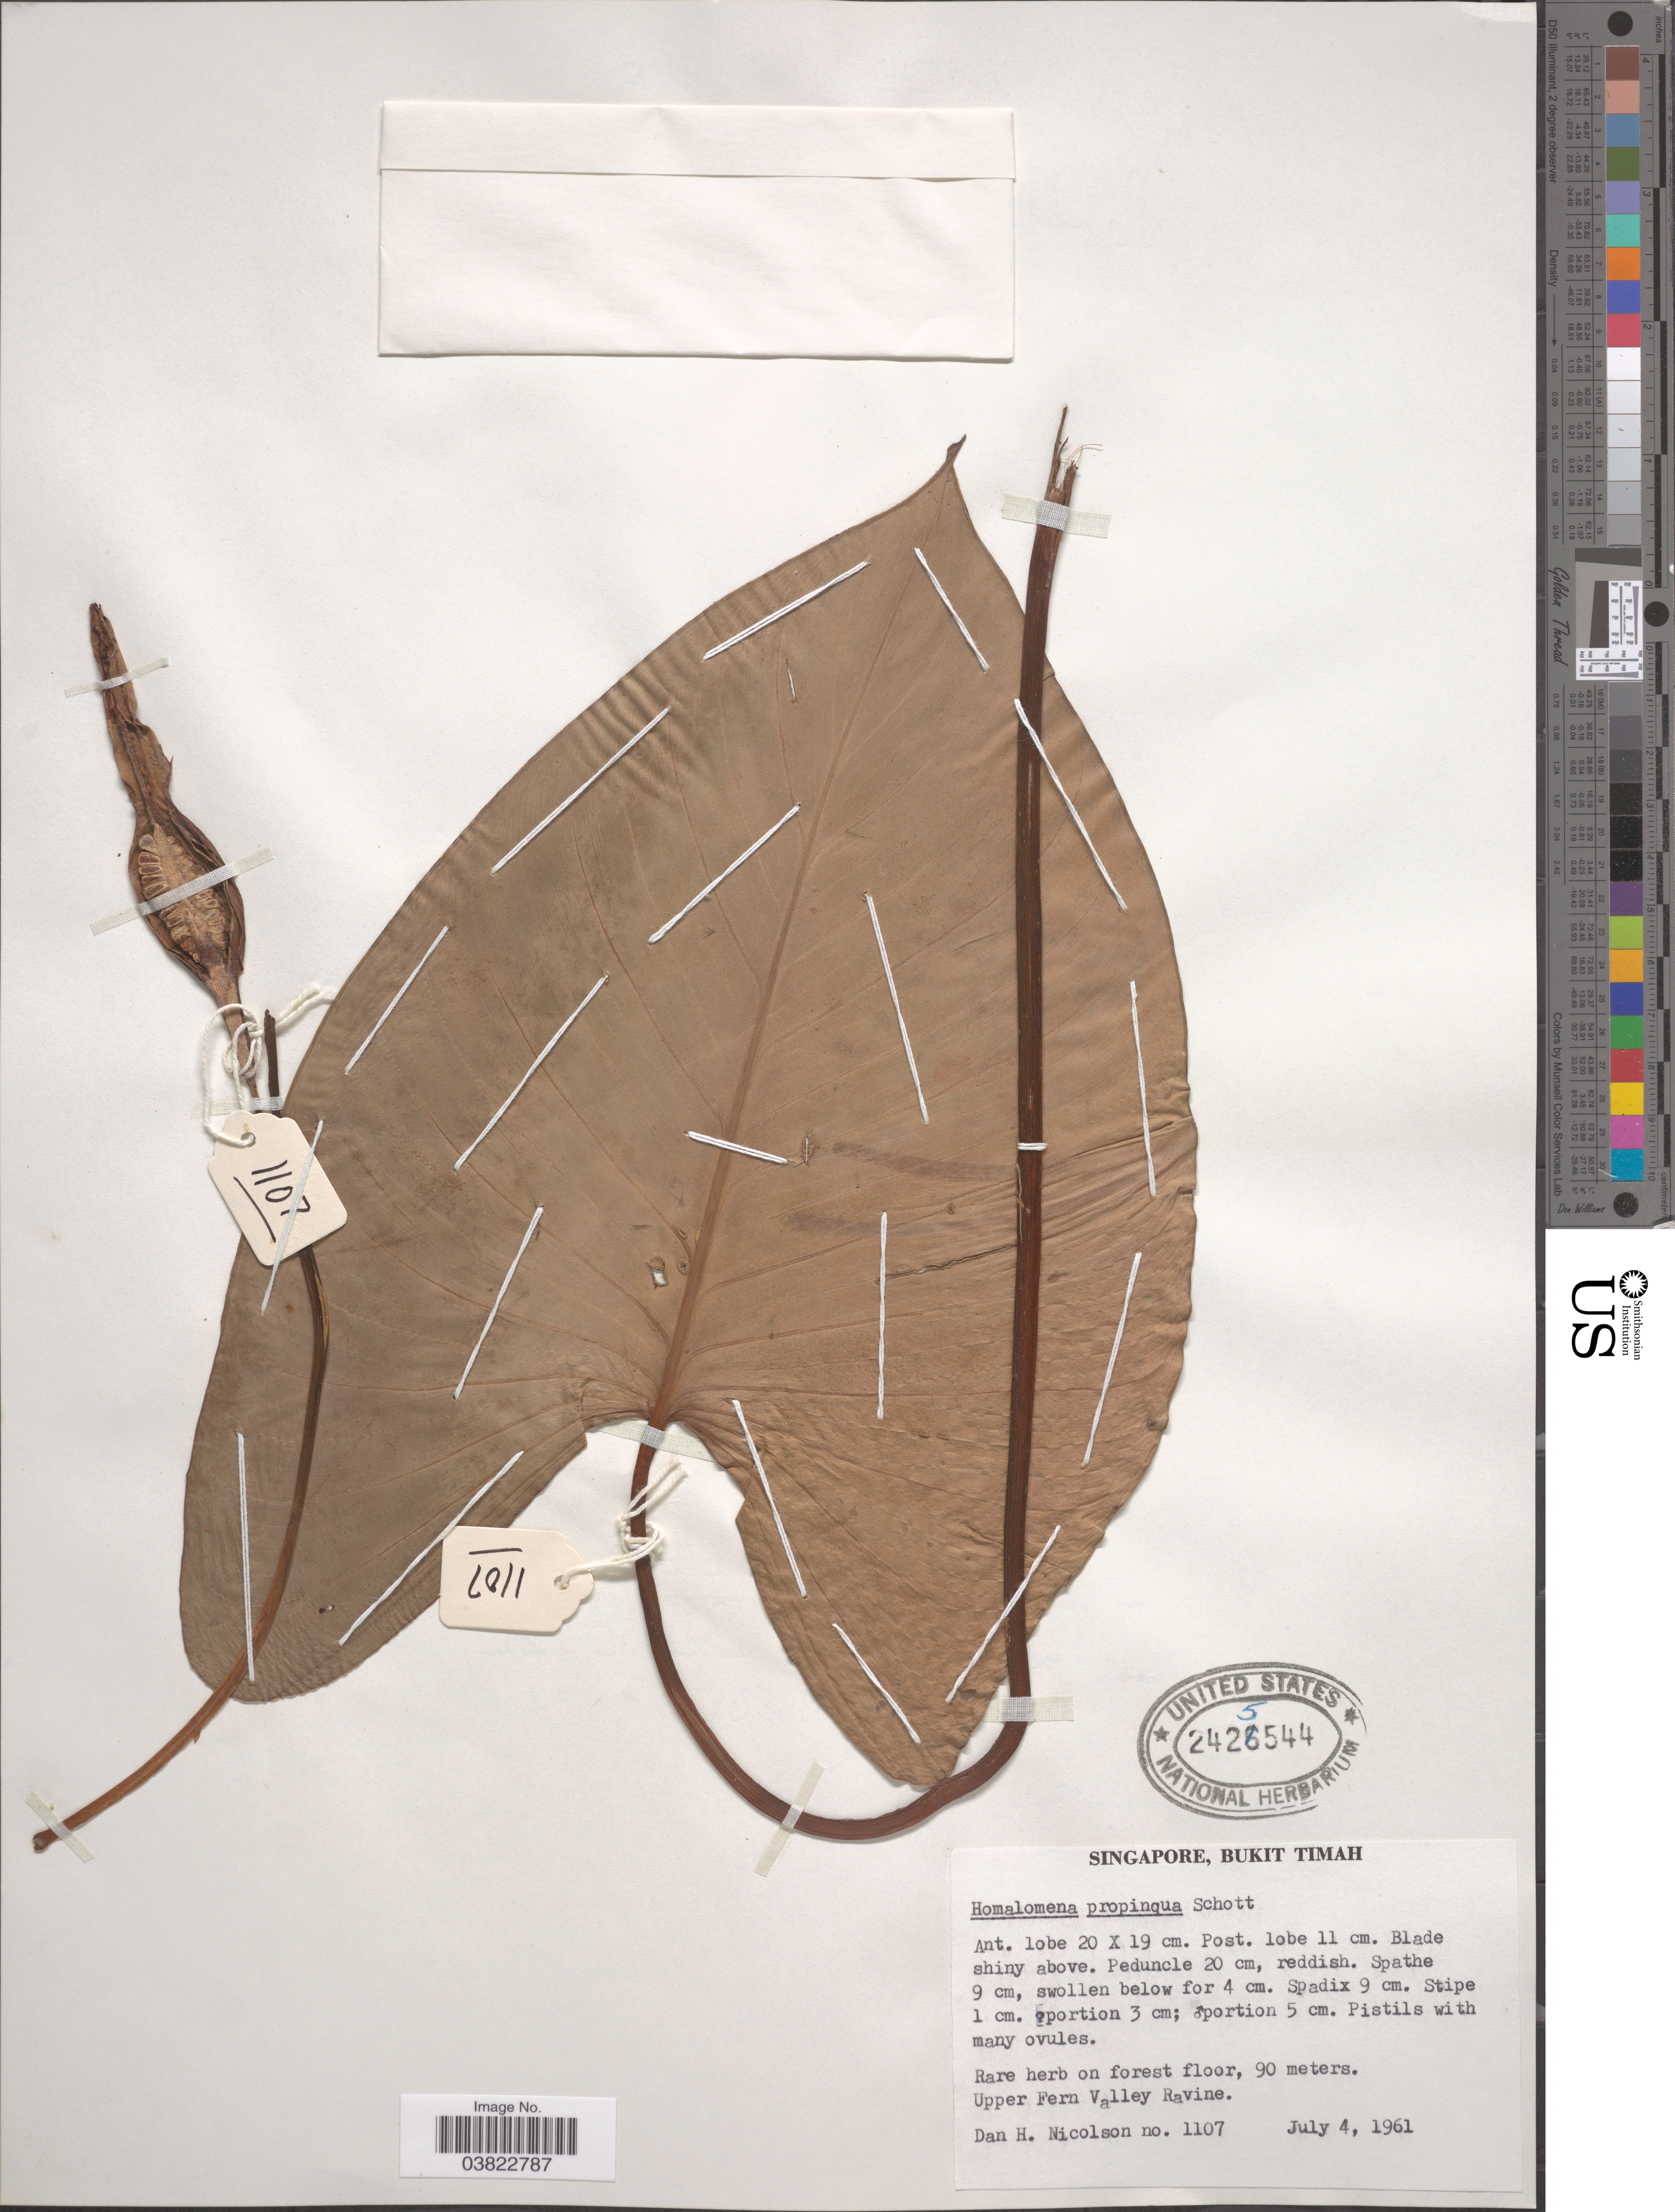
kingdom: Plantae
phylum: Tracheophyta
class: Liliopsida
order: Alismatales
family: Araceae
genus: Homalomena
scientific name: Homalomena propinqua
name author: Schott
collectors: D. H. Nicolson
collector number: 1107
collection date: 1961-07-04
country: Singapore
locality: Bukit Timah. Upper Fern Valley Ravine.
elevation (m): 90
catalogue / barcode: US 2425544